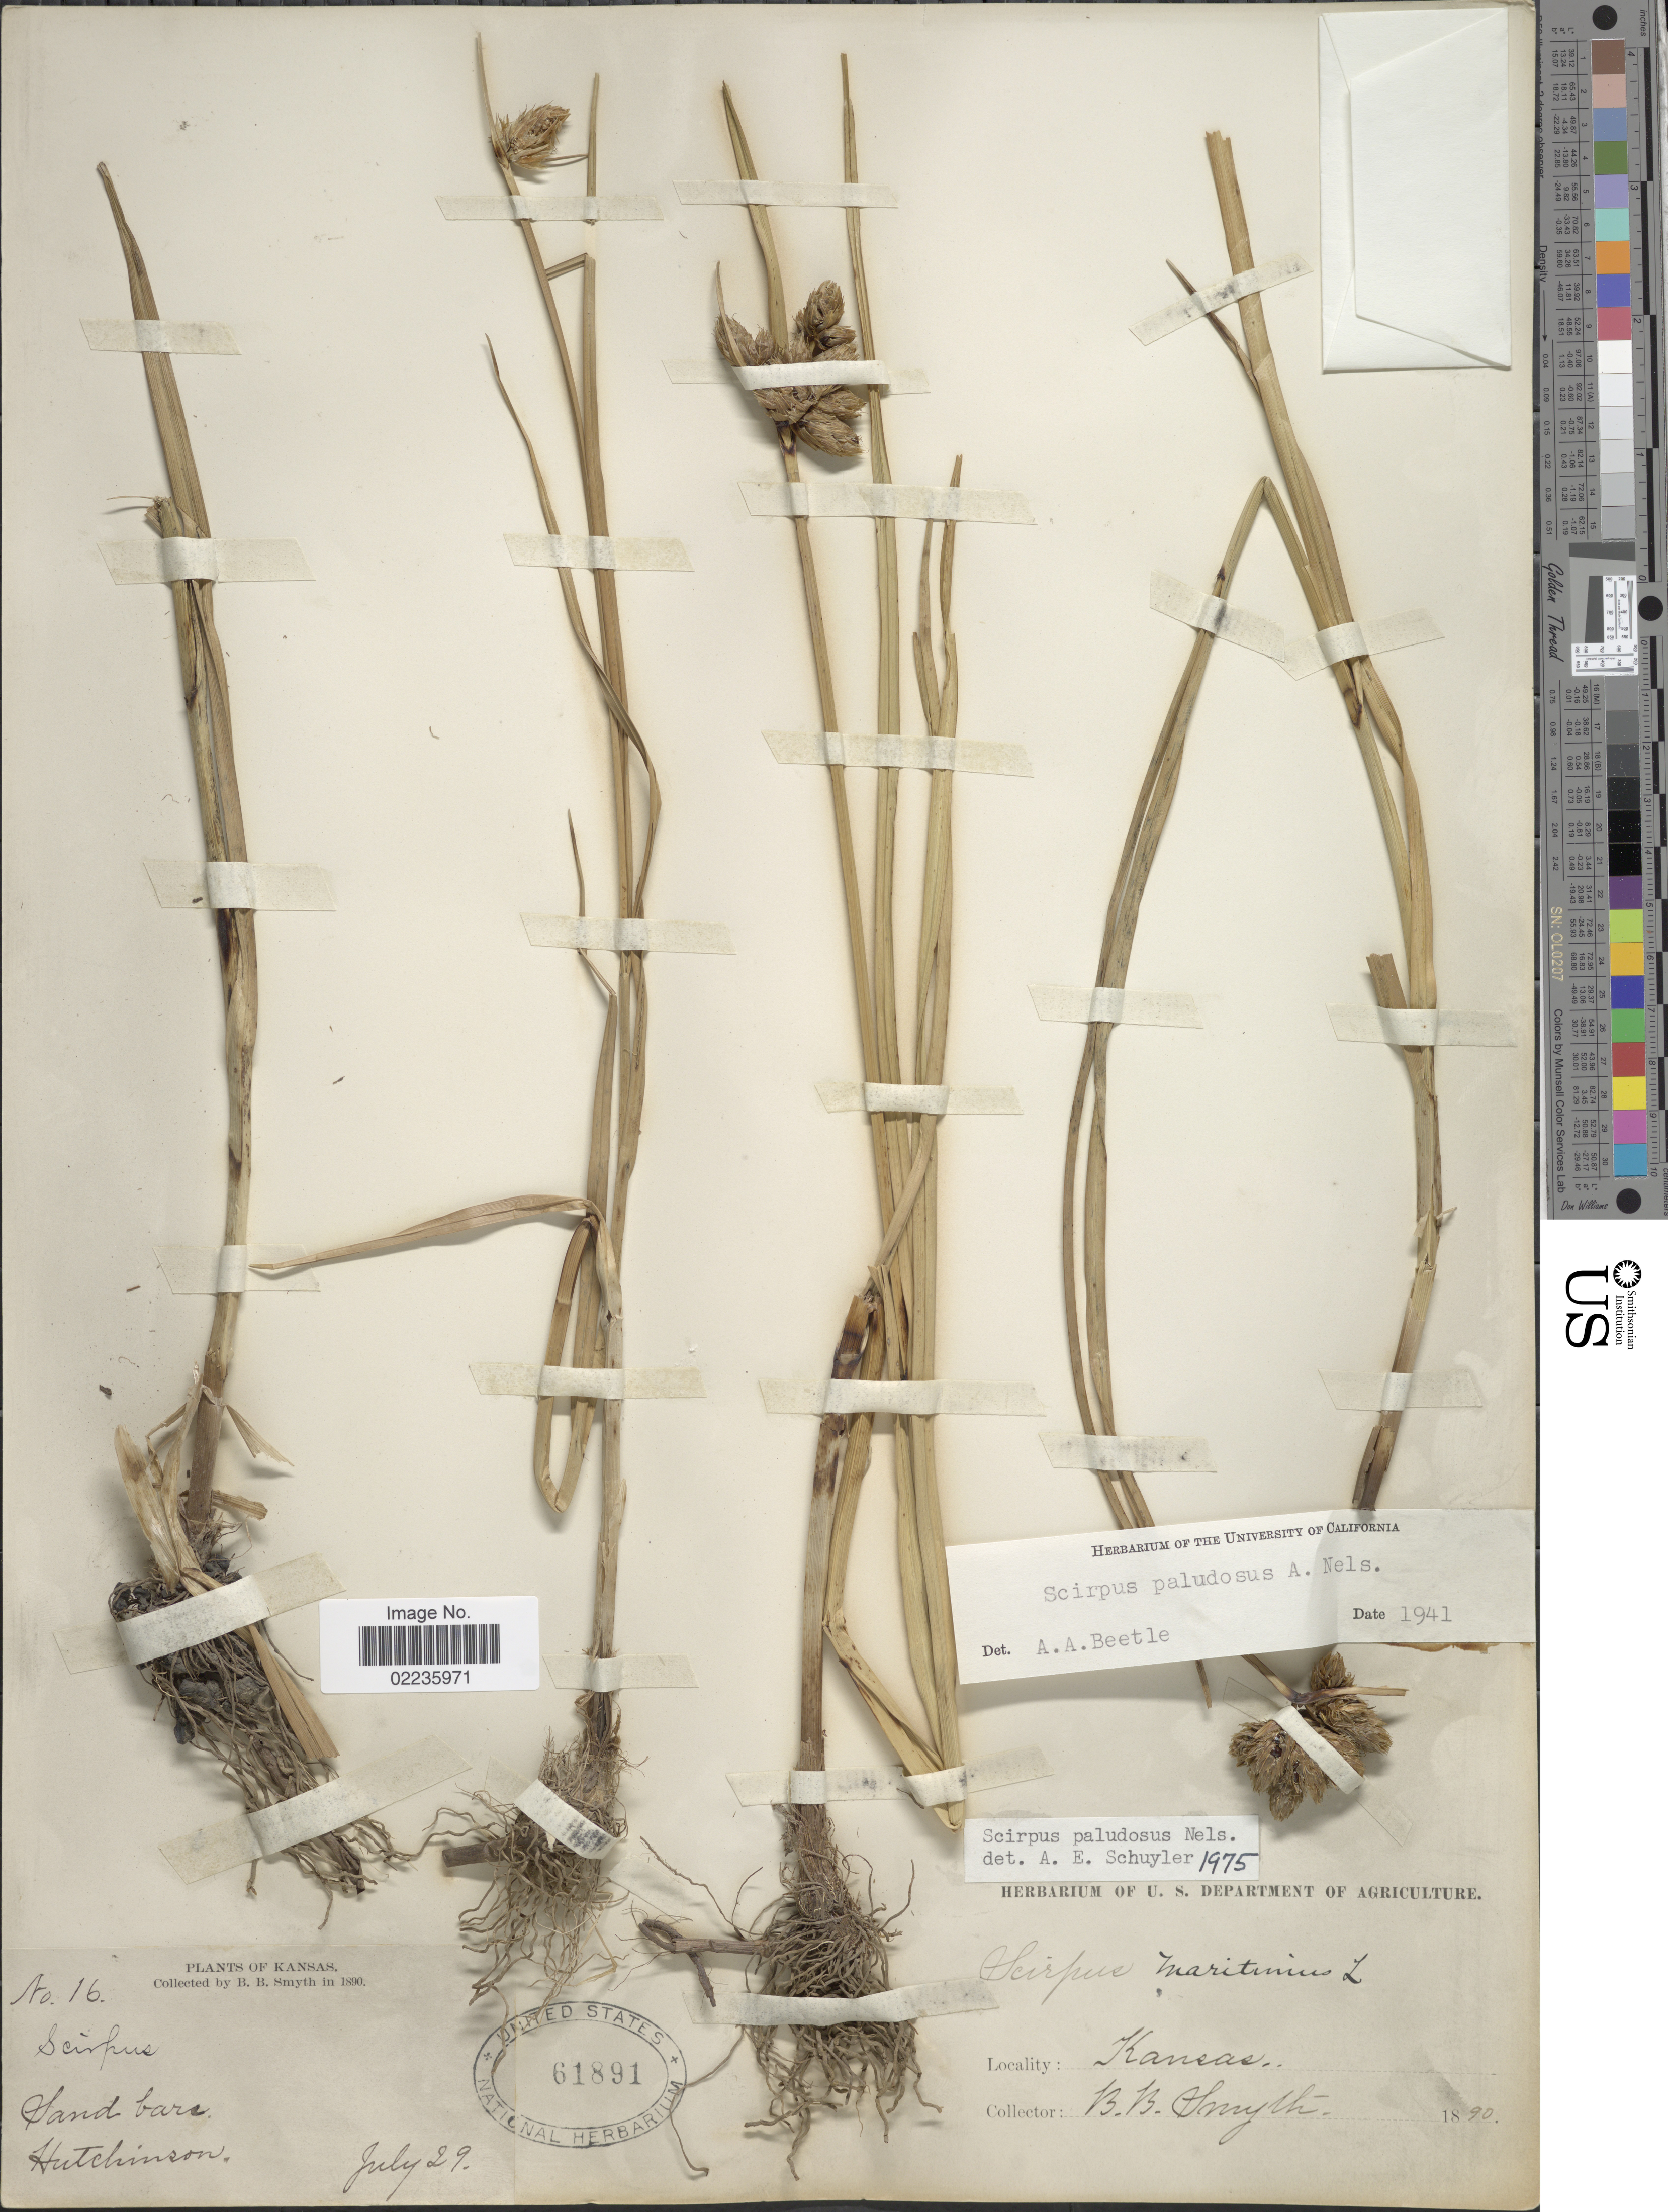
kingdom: Plantae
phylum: Tracheophyta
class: Liliopsida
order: Poales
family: Cyperaceae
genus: Bolboschoenus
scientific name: Bolboschoenus maritimus subsp. paludosus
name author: (A. Nelson) T. Koyama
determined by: Strong, M. T., (US), Smithsonian Institution - National Museum of Natural History (UNITED STATES)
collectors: B. Smyth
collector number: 16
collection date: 1890-07-29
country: United States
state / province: Kansas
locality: Sand bars. Hutchinson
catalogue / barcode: US 61891